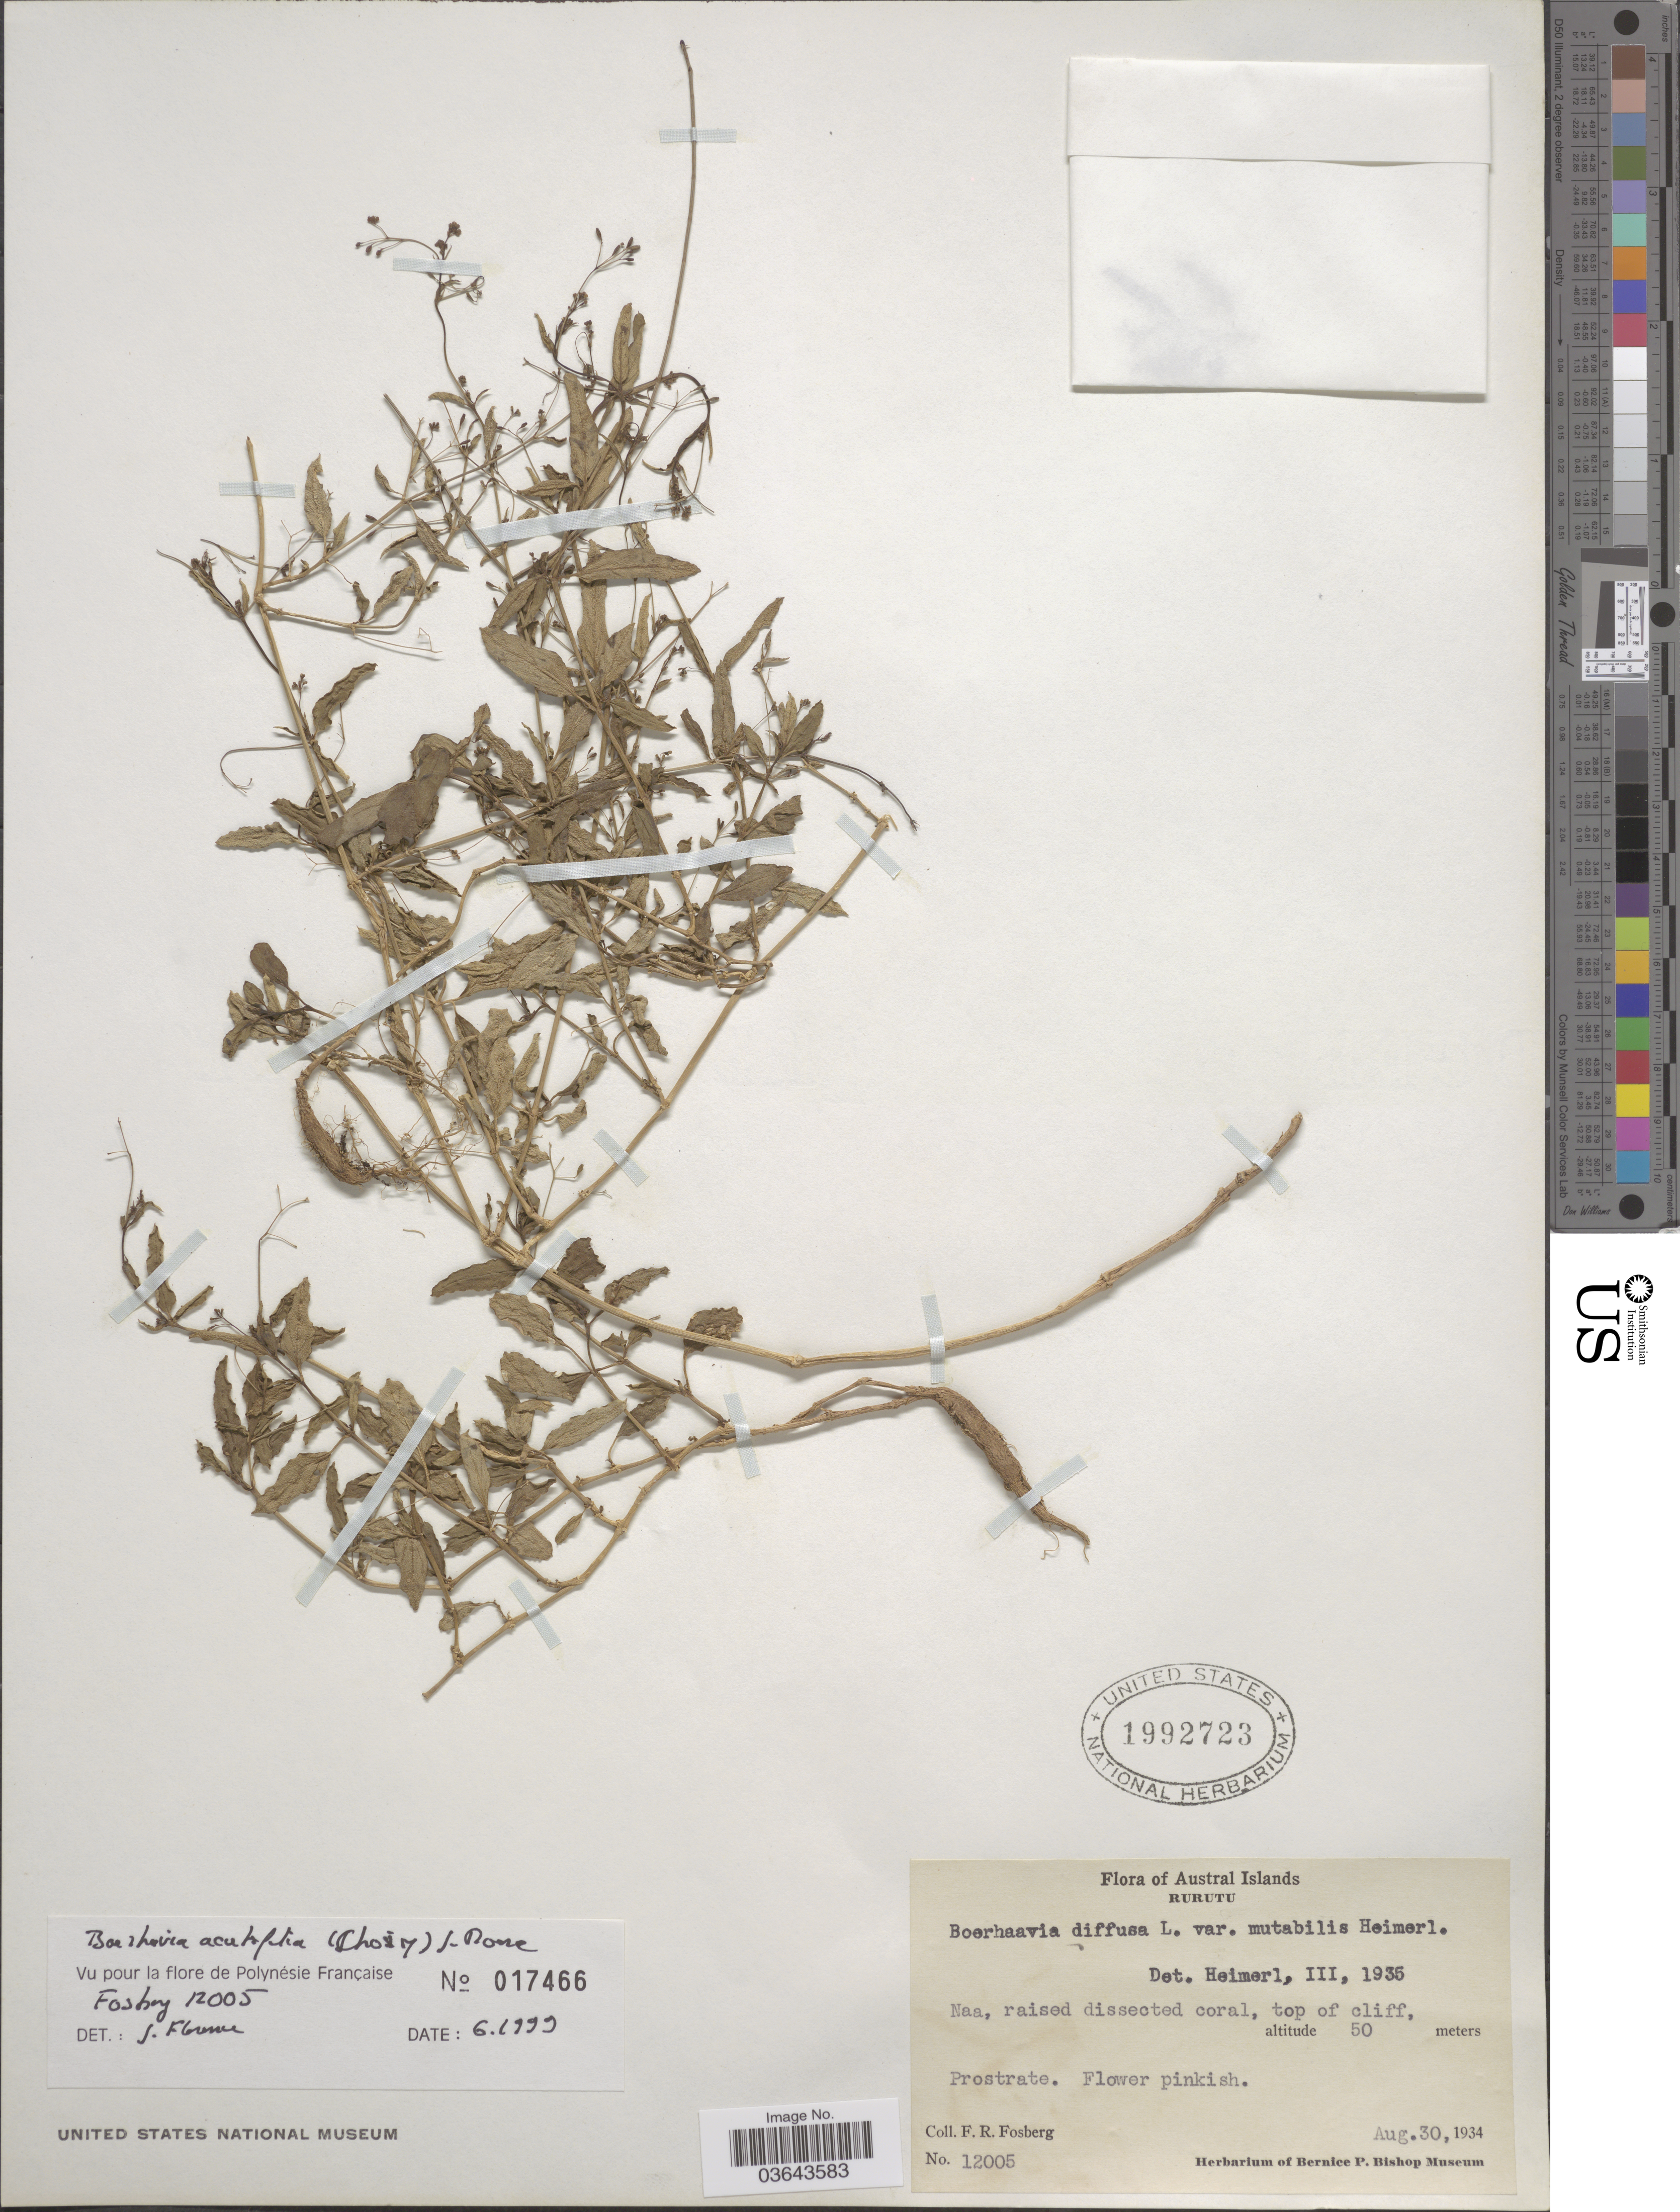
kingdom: Plantae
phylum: Tracheophyta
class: Magnoliopsida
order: Caryophyllales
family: Nyctaginaceae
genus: Boerhavia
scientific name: Boerhavia acutifolia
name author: (Choisy) J.W. Moore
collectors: F. R. Fosberg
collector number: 12005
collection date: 1934-08-30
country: French Polynesia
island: Rurutu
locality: Austral Islands. Rurutu. Naa [unsure placement].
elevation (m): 50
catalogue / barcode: US 1992723